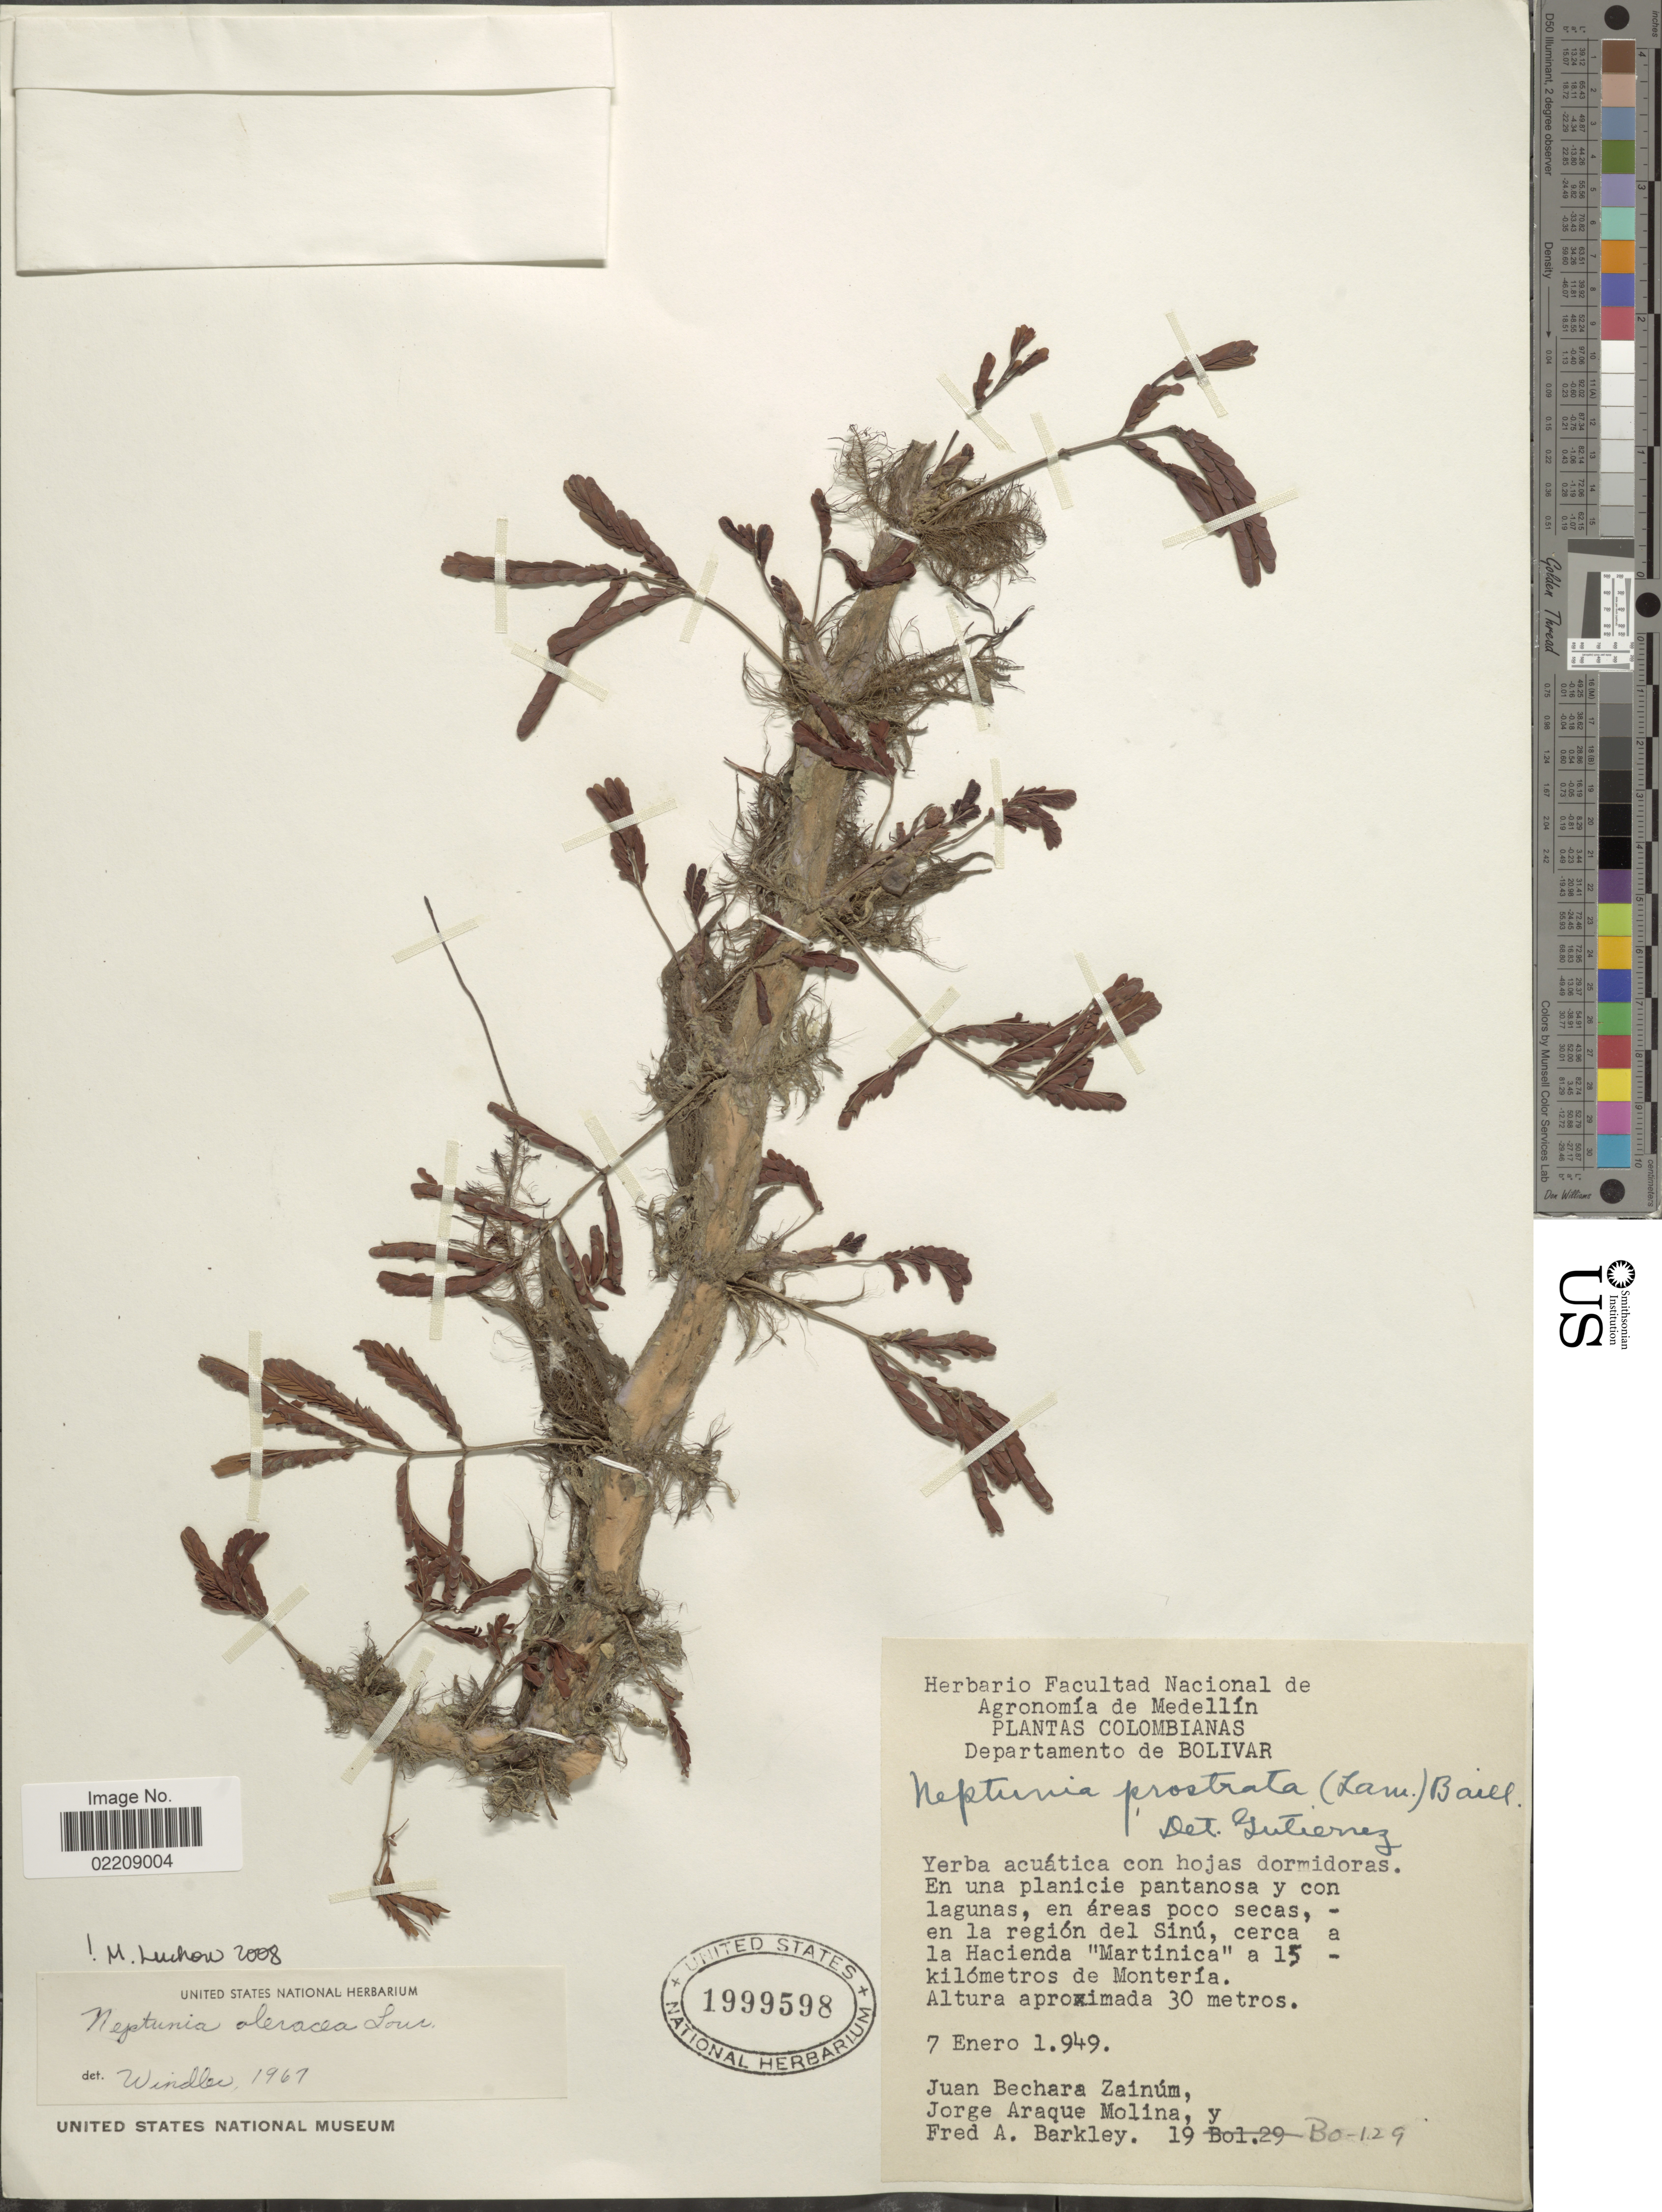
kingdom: Plantae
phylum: Tracheophyta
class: Magnoliopsida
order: Fabales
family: Fabaceae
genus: Neptunia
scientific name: Neptunia oleracea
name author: Lour.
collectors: J. Zainúm, J. A. Molina & F. A. Barkley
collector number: BO129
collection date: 1949-01-07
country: Colombia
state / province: Bolívar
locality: En una planicie pantanosa y con lagunas, en areas poco secas, en la region del Sinu, cerca a la Hacienda "Martinica" a 15 kilometros de Monteria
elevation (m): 30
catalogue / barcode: US 1999598